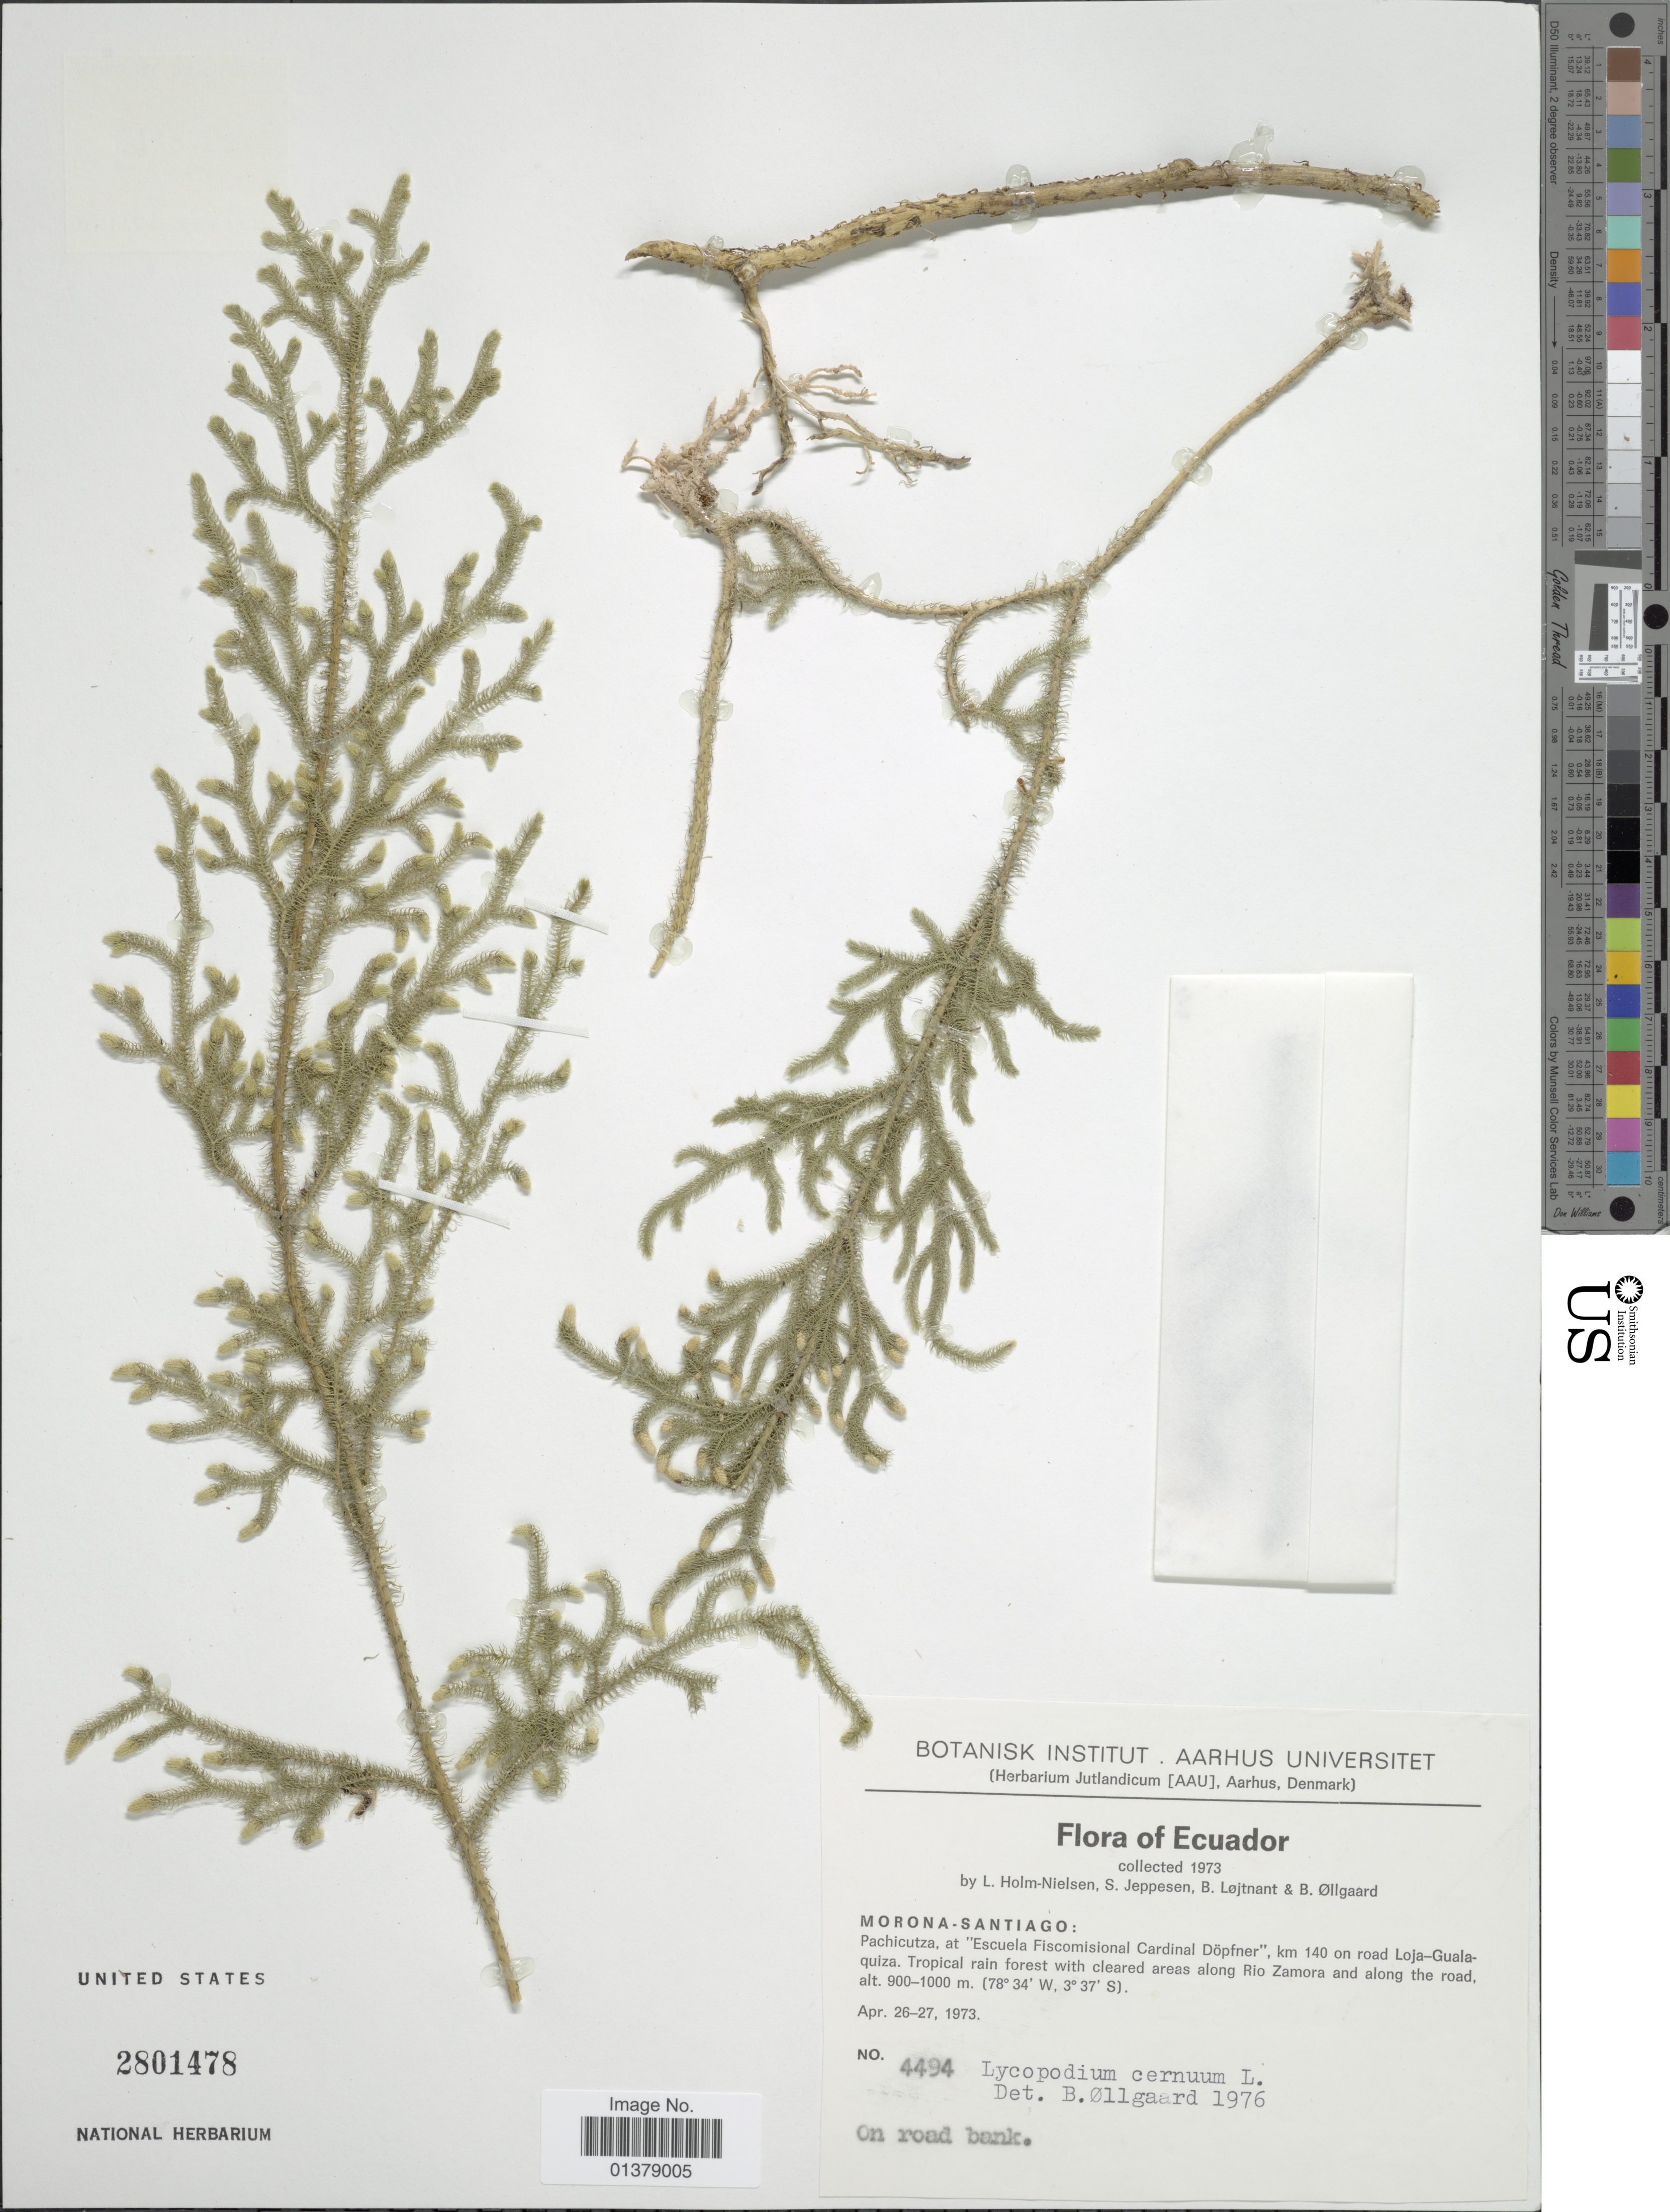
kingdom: Plantae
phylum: Tracheophyta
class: Lycopodiopsida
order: Lycopodiales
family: Lycopodiaceae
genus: Palhinhaea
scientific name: Palhinhaea cernua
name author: (L.) Vasc. & Franco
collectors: L. B. Holm-Nielsen, S. Jeppesen, B. Löjtnant & B. Øllgaard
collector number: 4494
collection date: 1973-04-26/1973-04-27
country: Ecuador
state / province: Morona-Santiago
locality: Pachicutza at "Escuela Fiscomisional Cardinal Dopfner", km 140 on road Loja-Gualaquiza, tropical rain forest with cleared areas along Rio Zamora and along the road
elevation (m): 900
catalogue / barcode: US 2801478